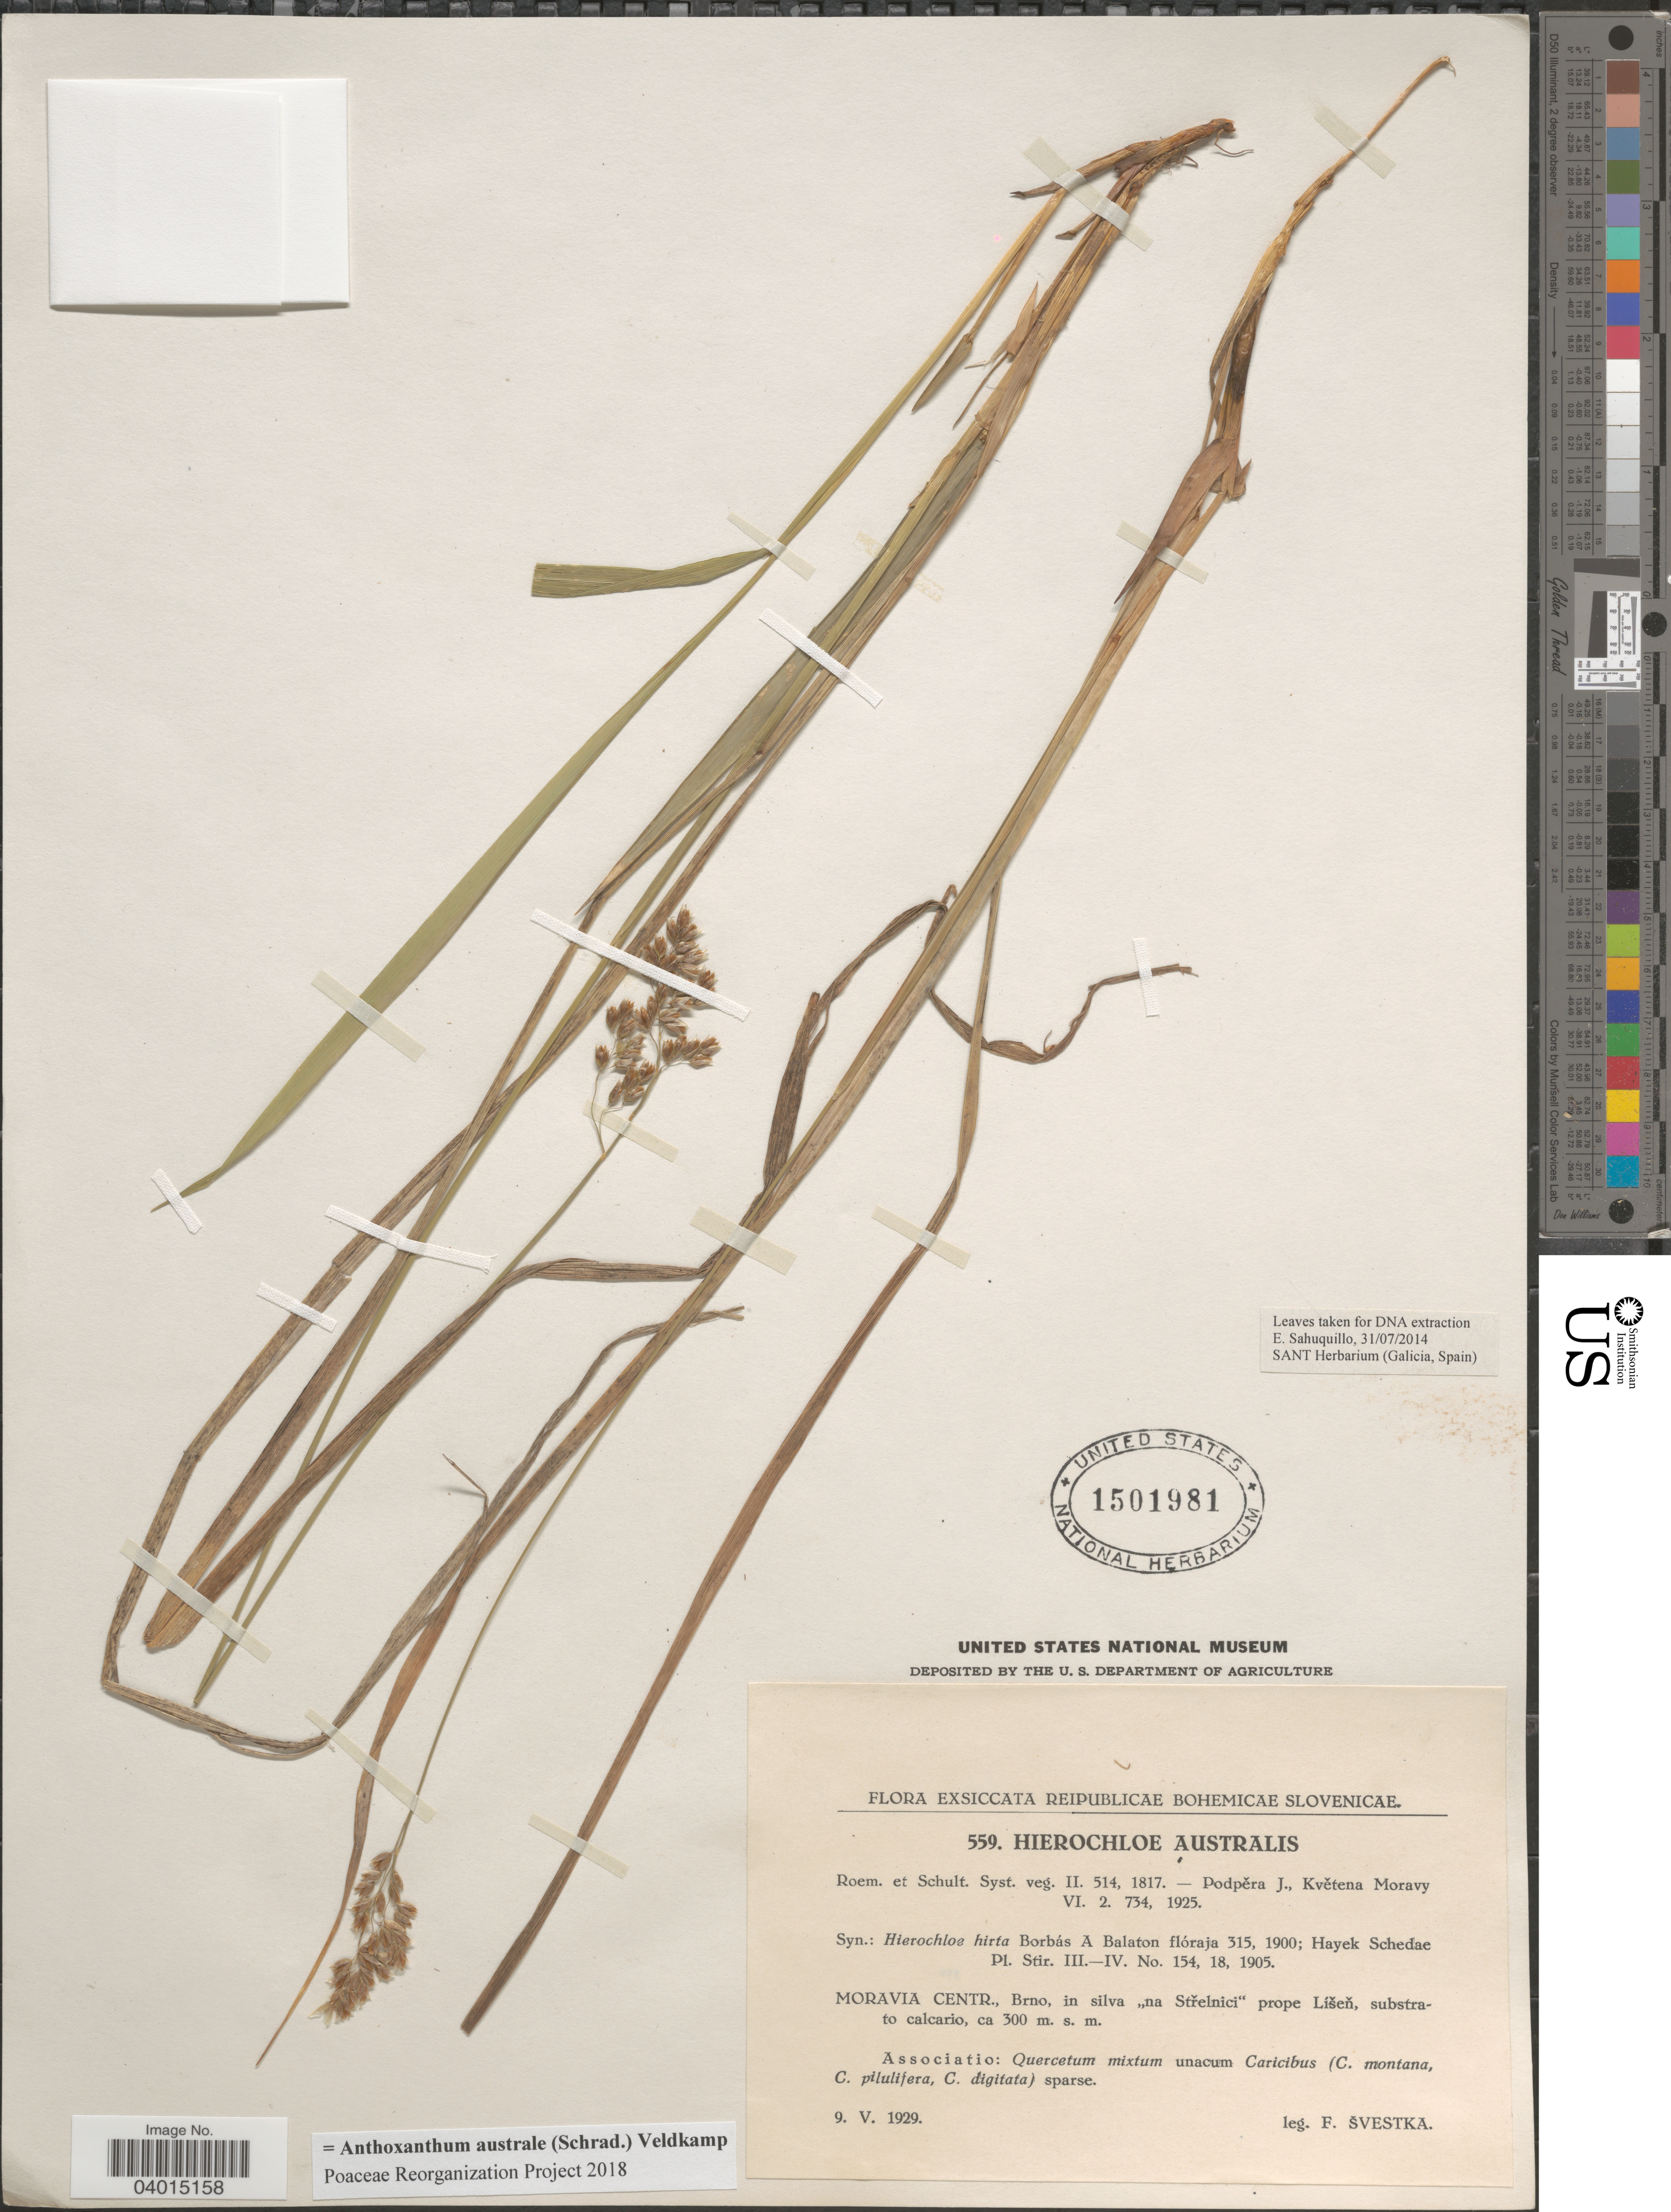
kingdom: Plantae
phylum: Tracheophyta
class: Liliopsida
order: Poales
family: Poaceae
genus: Anthoxanthum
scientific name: Anthoxanthum australe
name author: (Schrad.) Veldkamp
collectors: F. Svestka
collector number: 559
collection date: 1929-05-09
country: Czechia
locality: Reipublicae Bohemicae Slovenicae. Moravia Centr., Brno, in silva "na Strelnici" prope Lísen, substrato calcario.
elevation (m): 300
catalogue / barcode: US 1501981